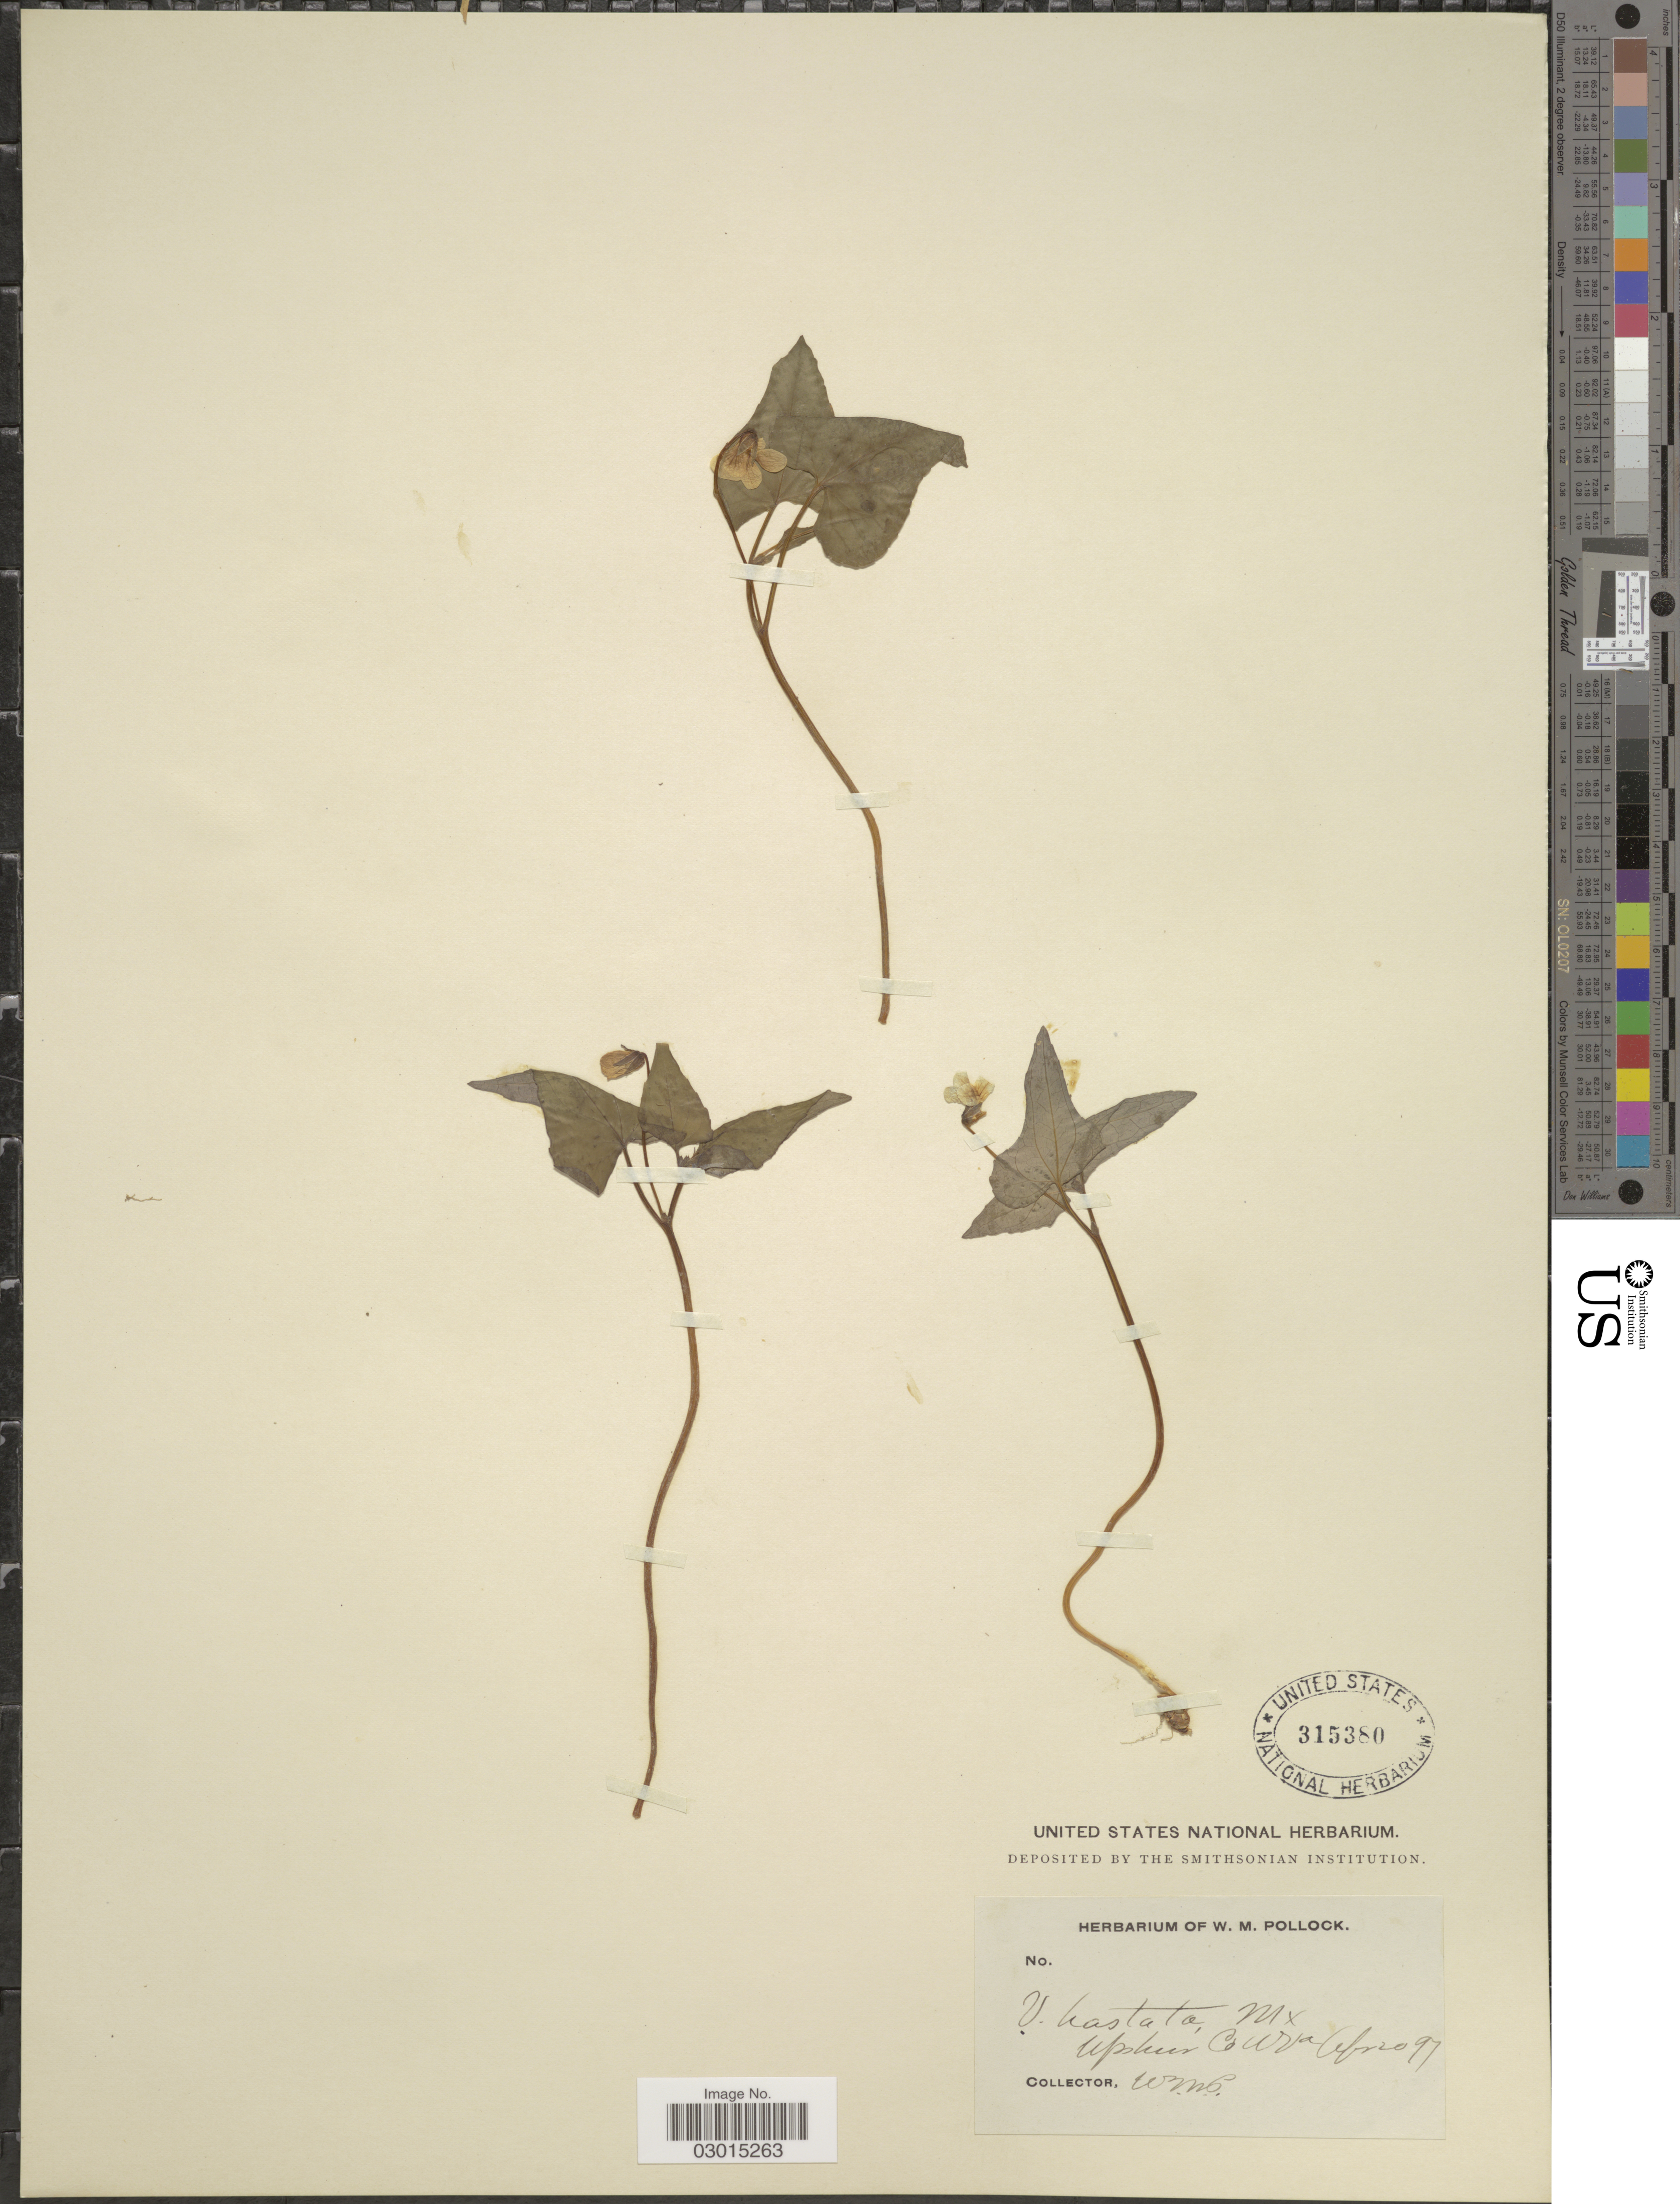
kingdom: Plantae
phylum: Tracheophyta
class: Magnoliopsida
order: Malpighiales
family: Violaceae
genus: Viola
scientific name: Viola hastata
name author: Michx.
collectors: W. M. Pollock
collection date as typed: Transcribed d/m/y: 20/4/97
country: United States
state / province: West Virginia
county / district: Upshur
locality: W. Va.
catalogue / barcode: US 315380